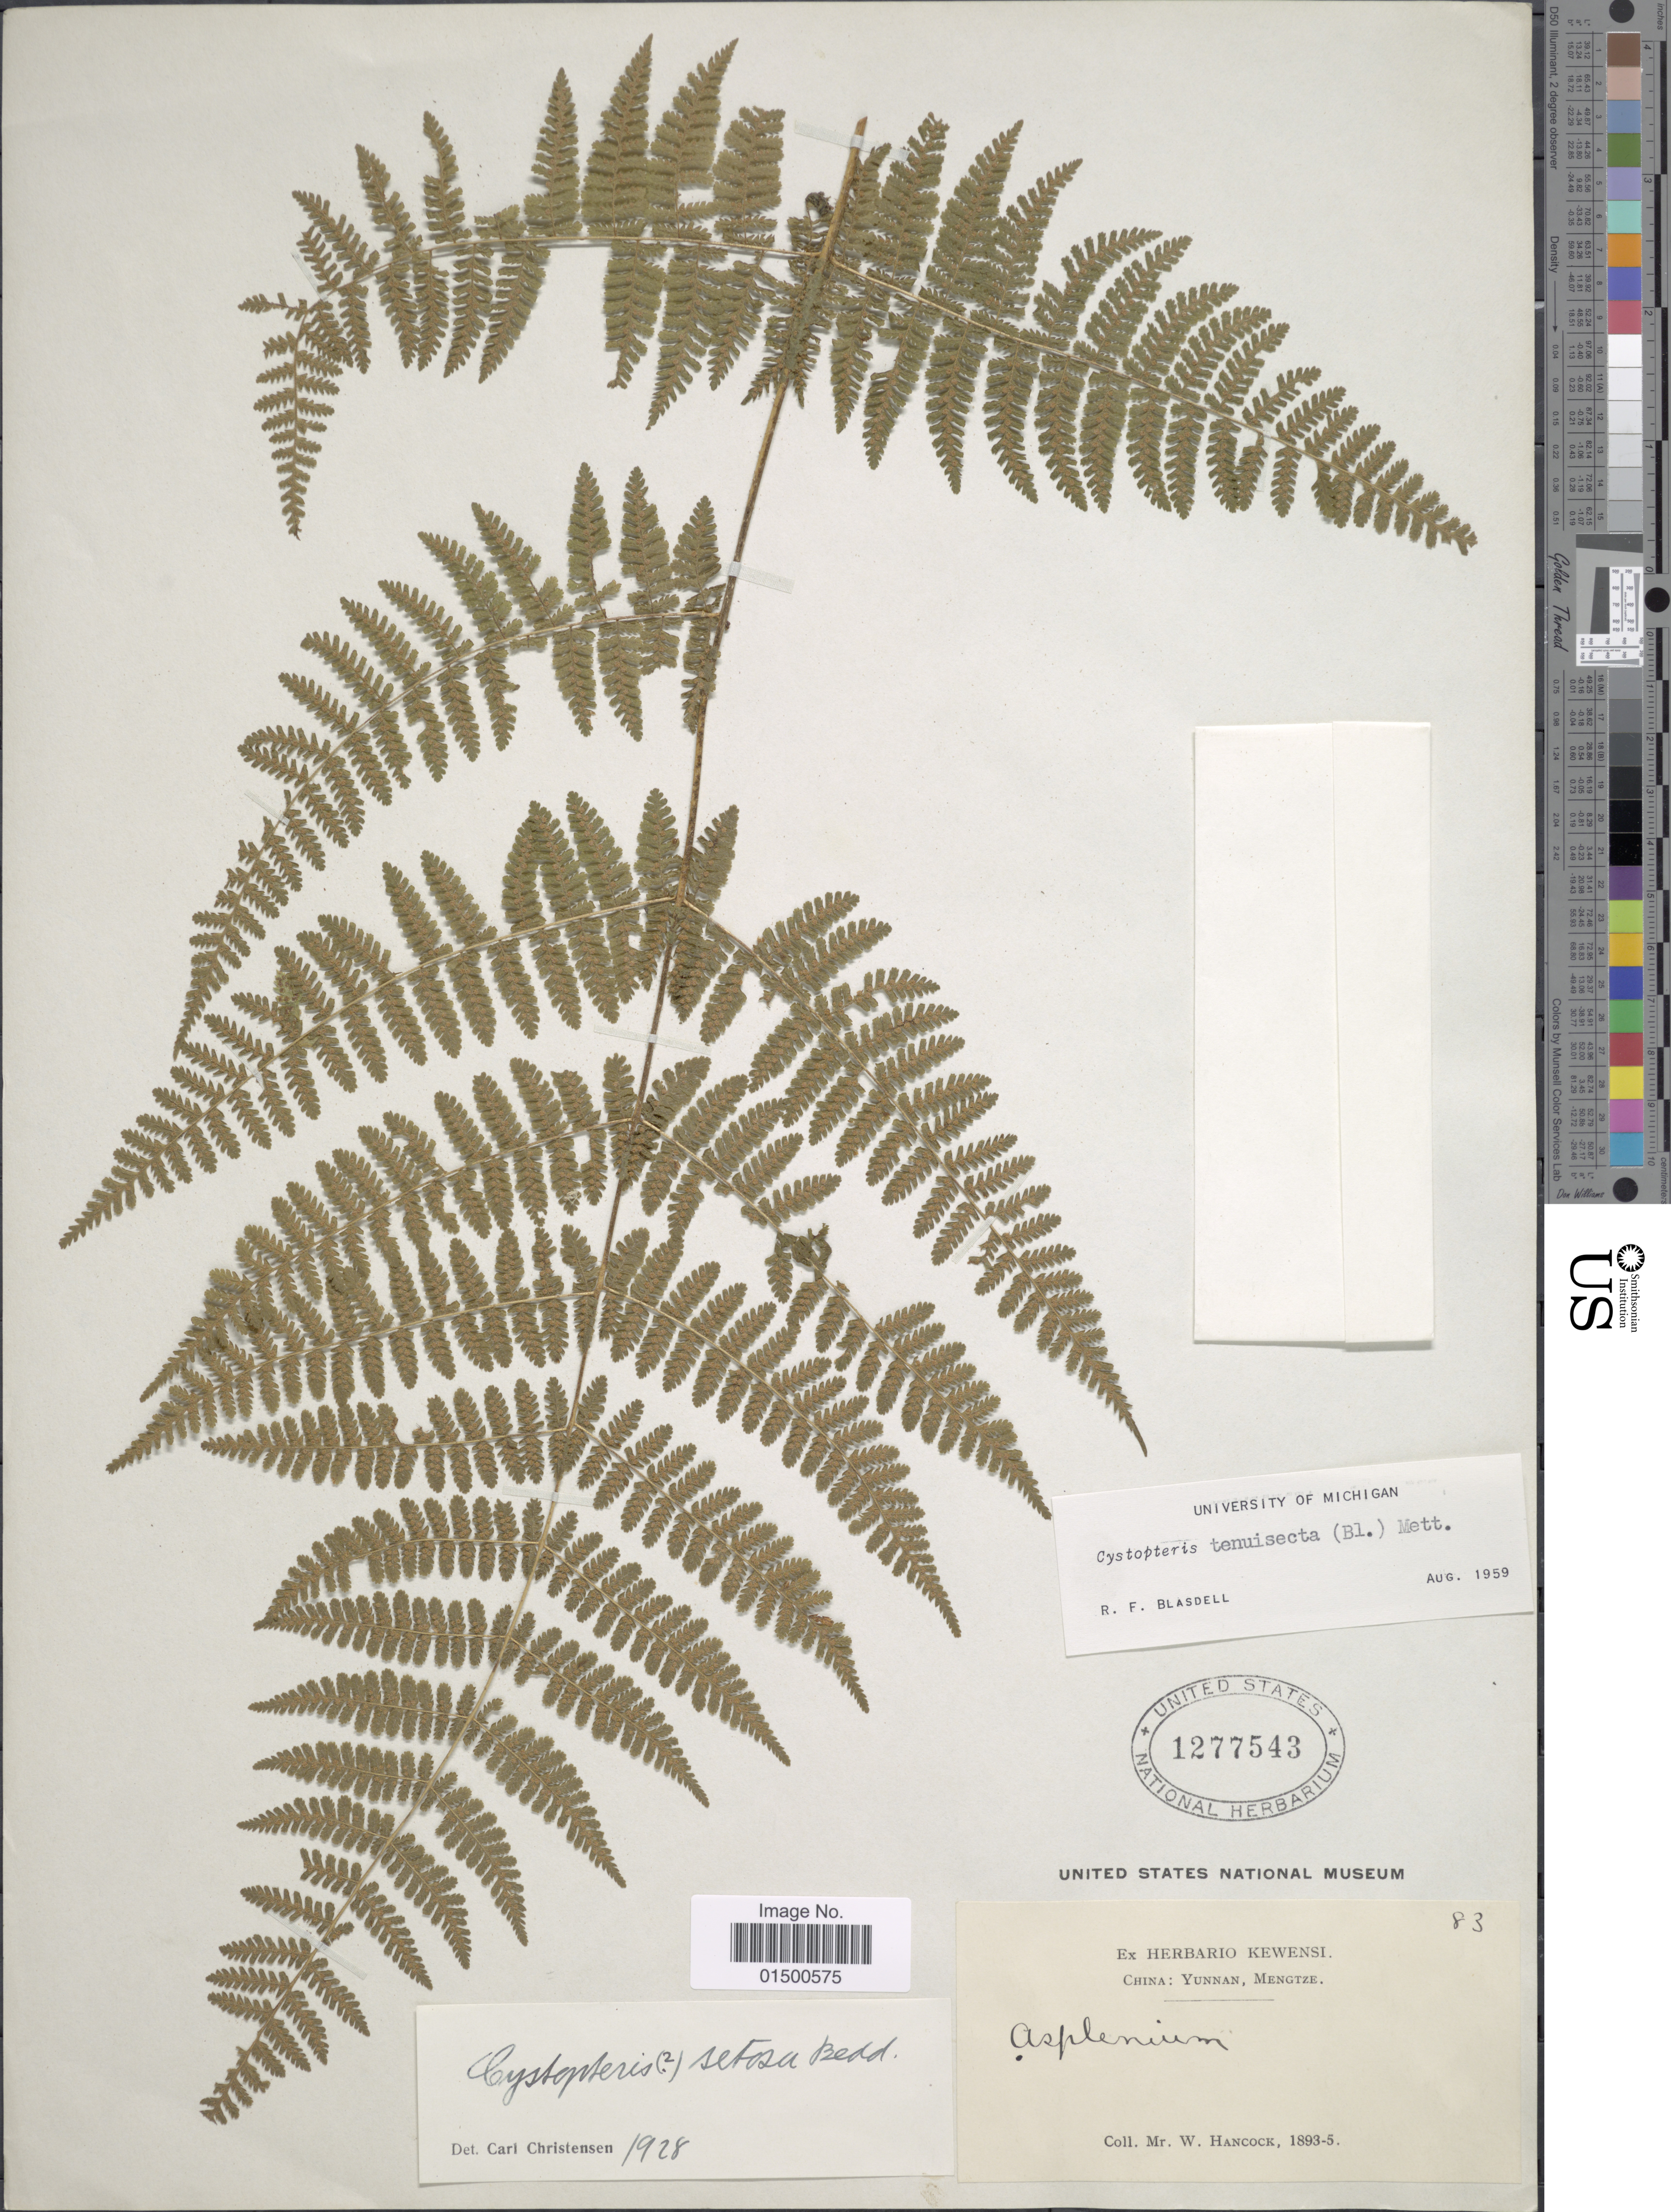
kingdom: Plantae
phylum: Tracheophyta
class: Polypodiopsida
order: Polypodiales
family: Cystopteridaceae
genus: Acystopteris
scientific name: Acystopteris tenuisecta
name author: (Blume) Tagawa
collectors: W. Hancock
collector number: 83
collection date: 1893/1895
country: China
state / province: Yunnan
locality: Mengtze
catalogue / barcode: US 1277543